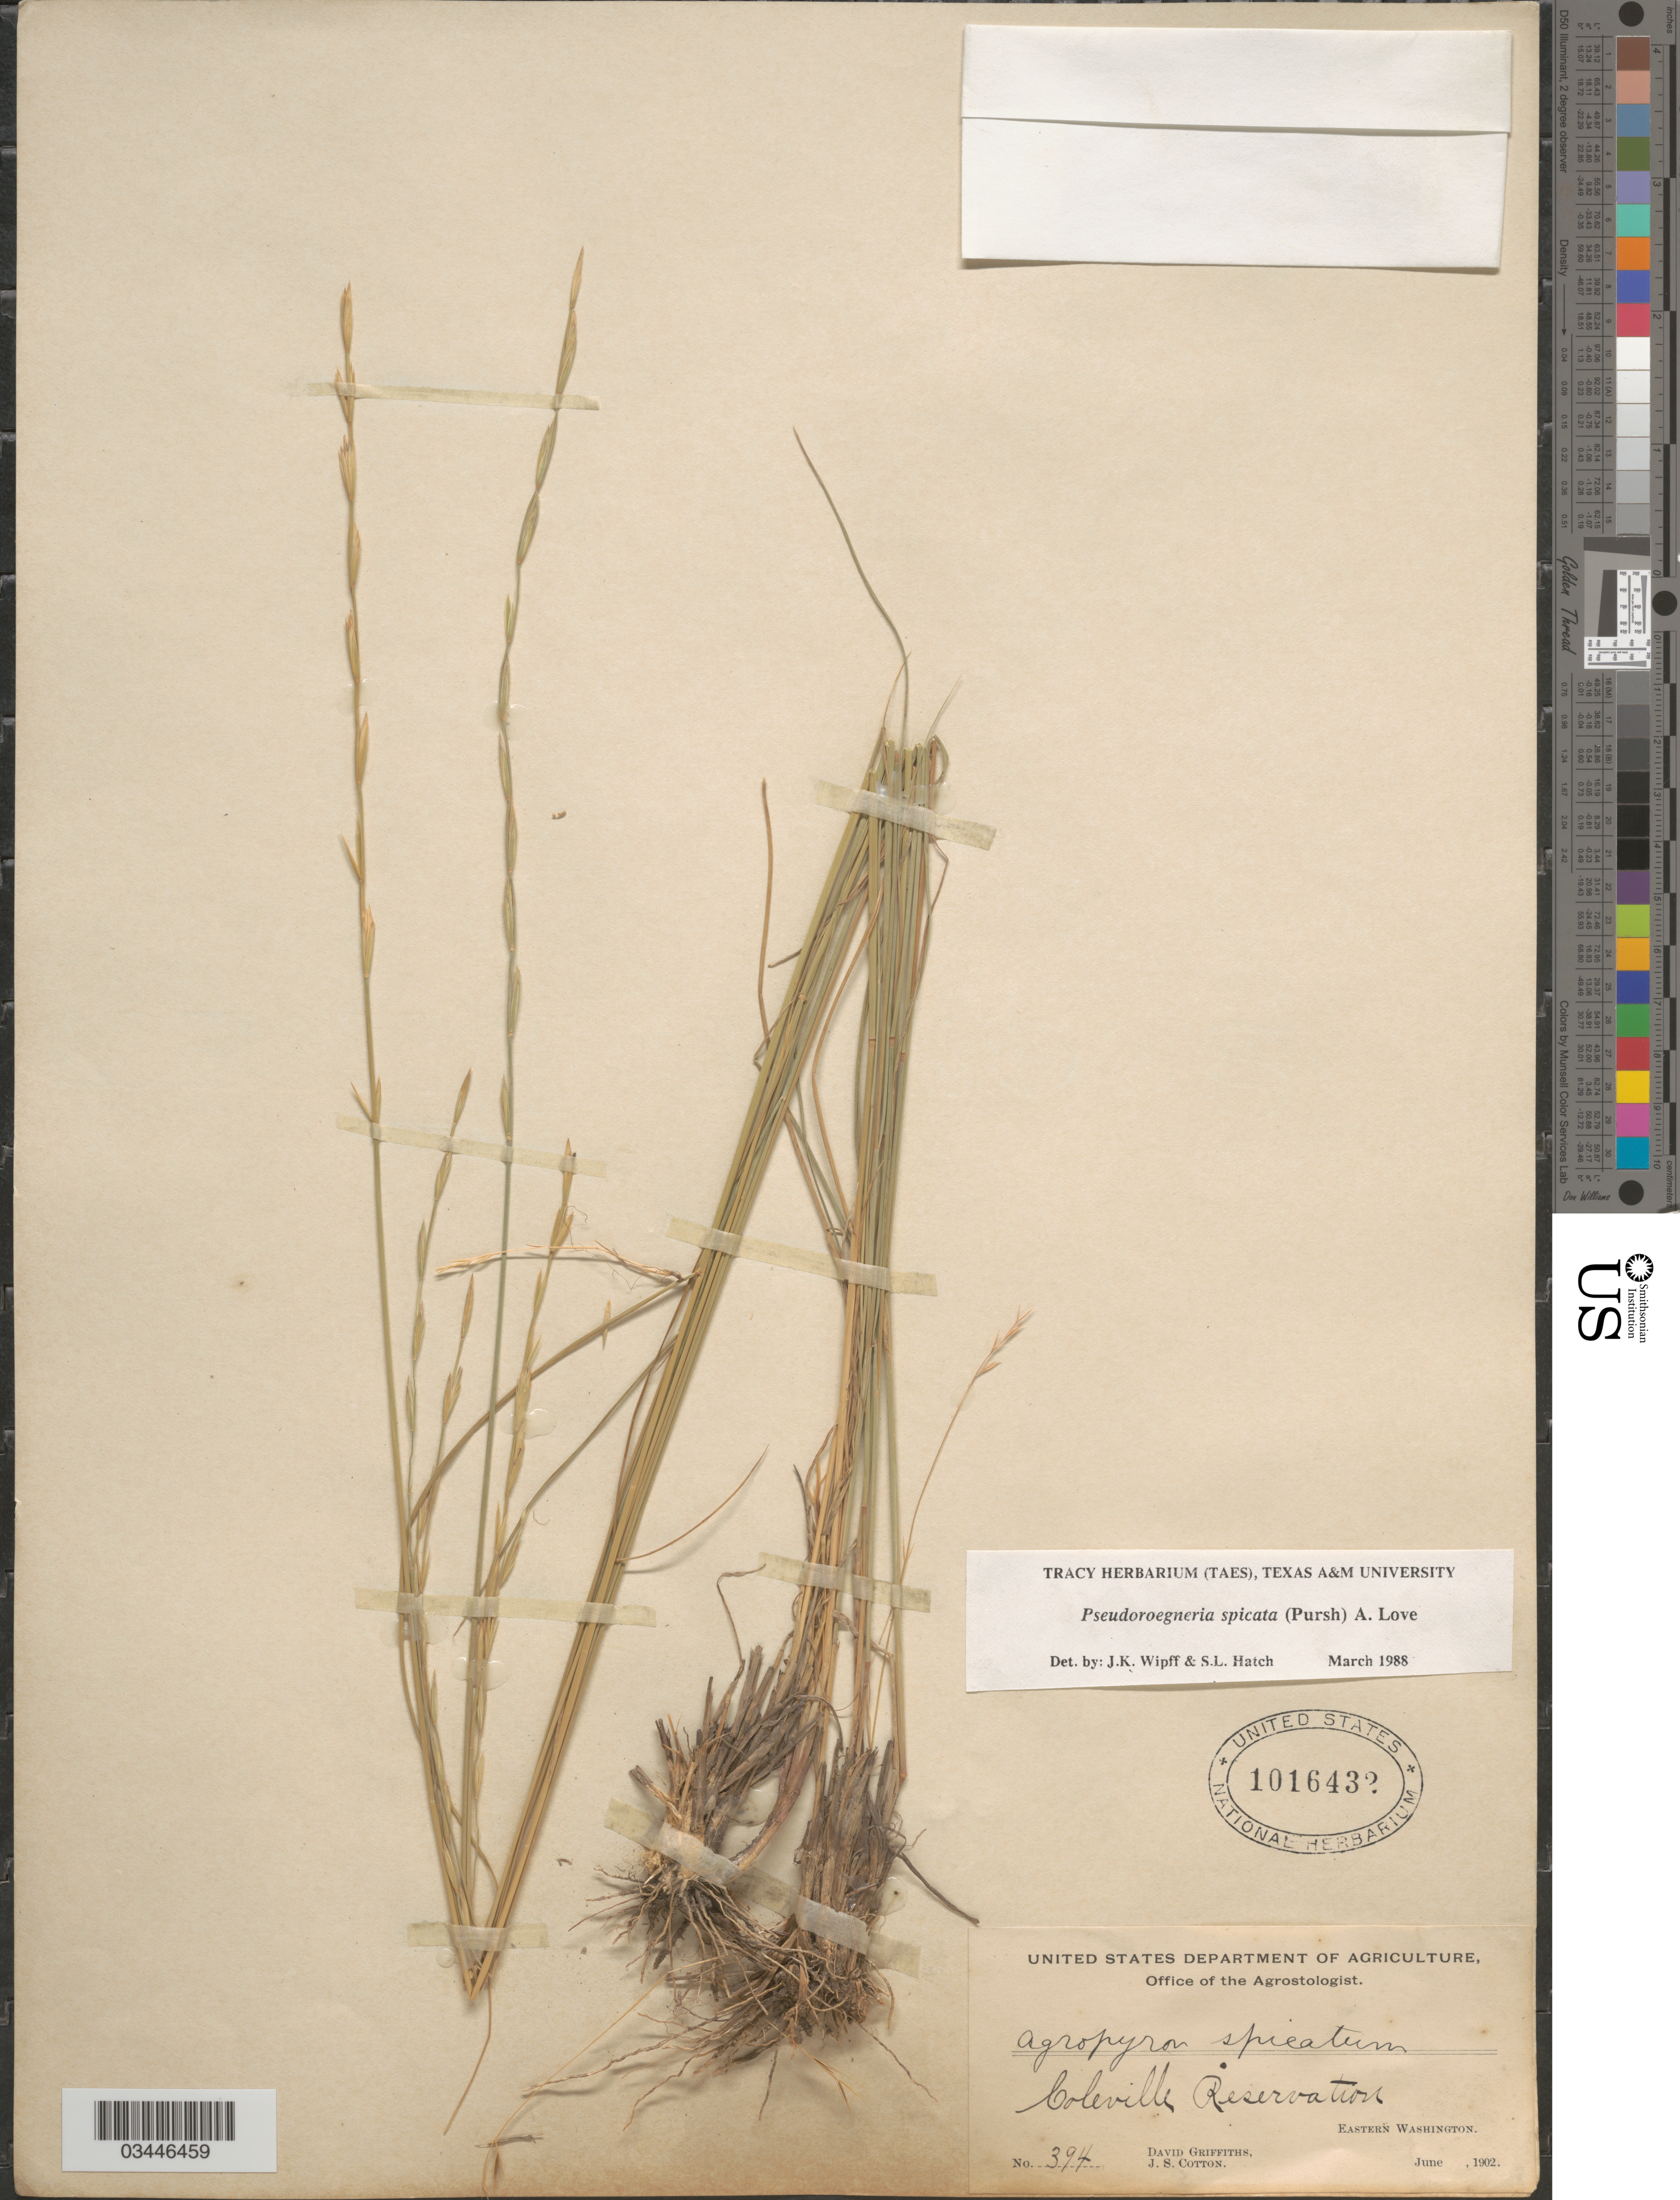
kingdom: Plantae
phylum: Tracheophyta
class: Liliopsida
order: Poales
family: Poaceae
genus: Pseudoroegneria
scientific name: Pseudoroegneria spicata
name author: (Pursh) Á. Löve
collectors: D. Griffiths & J. S. Cotton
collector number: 394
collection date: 1902-06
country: United States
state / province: Washington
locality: Coleville Reservation. Eastern Washington.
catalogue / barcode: US 1016432